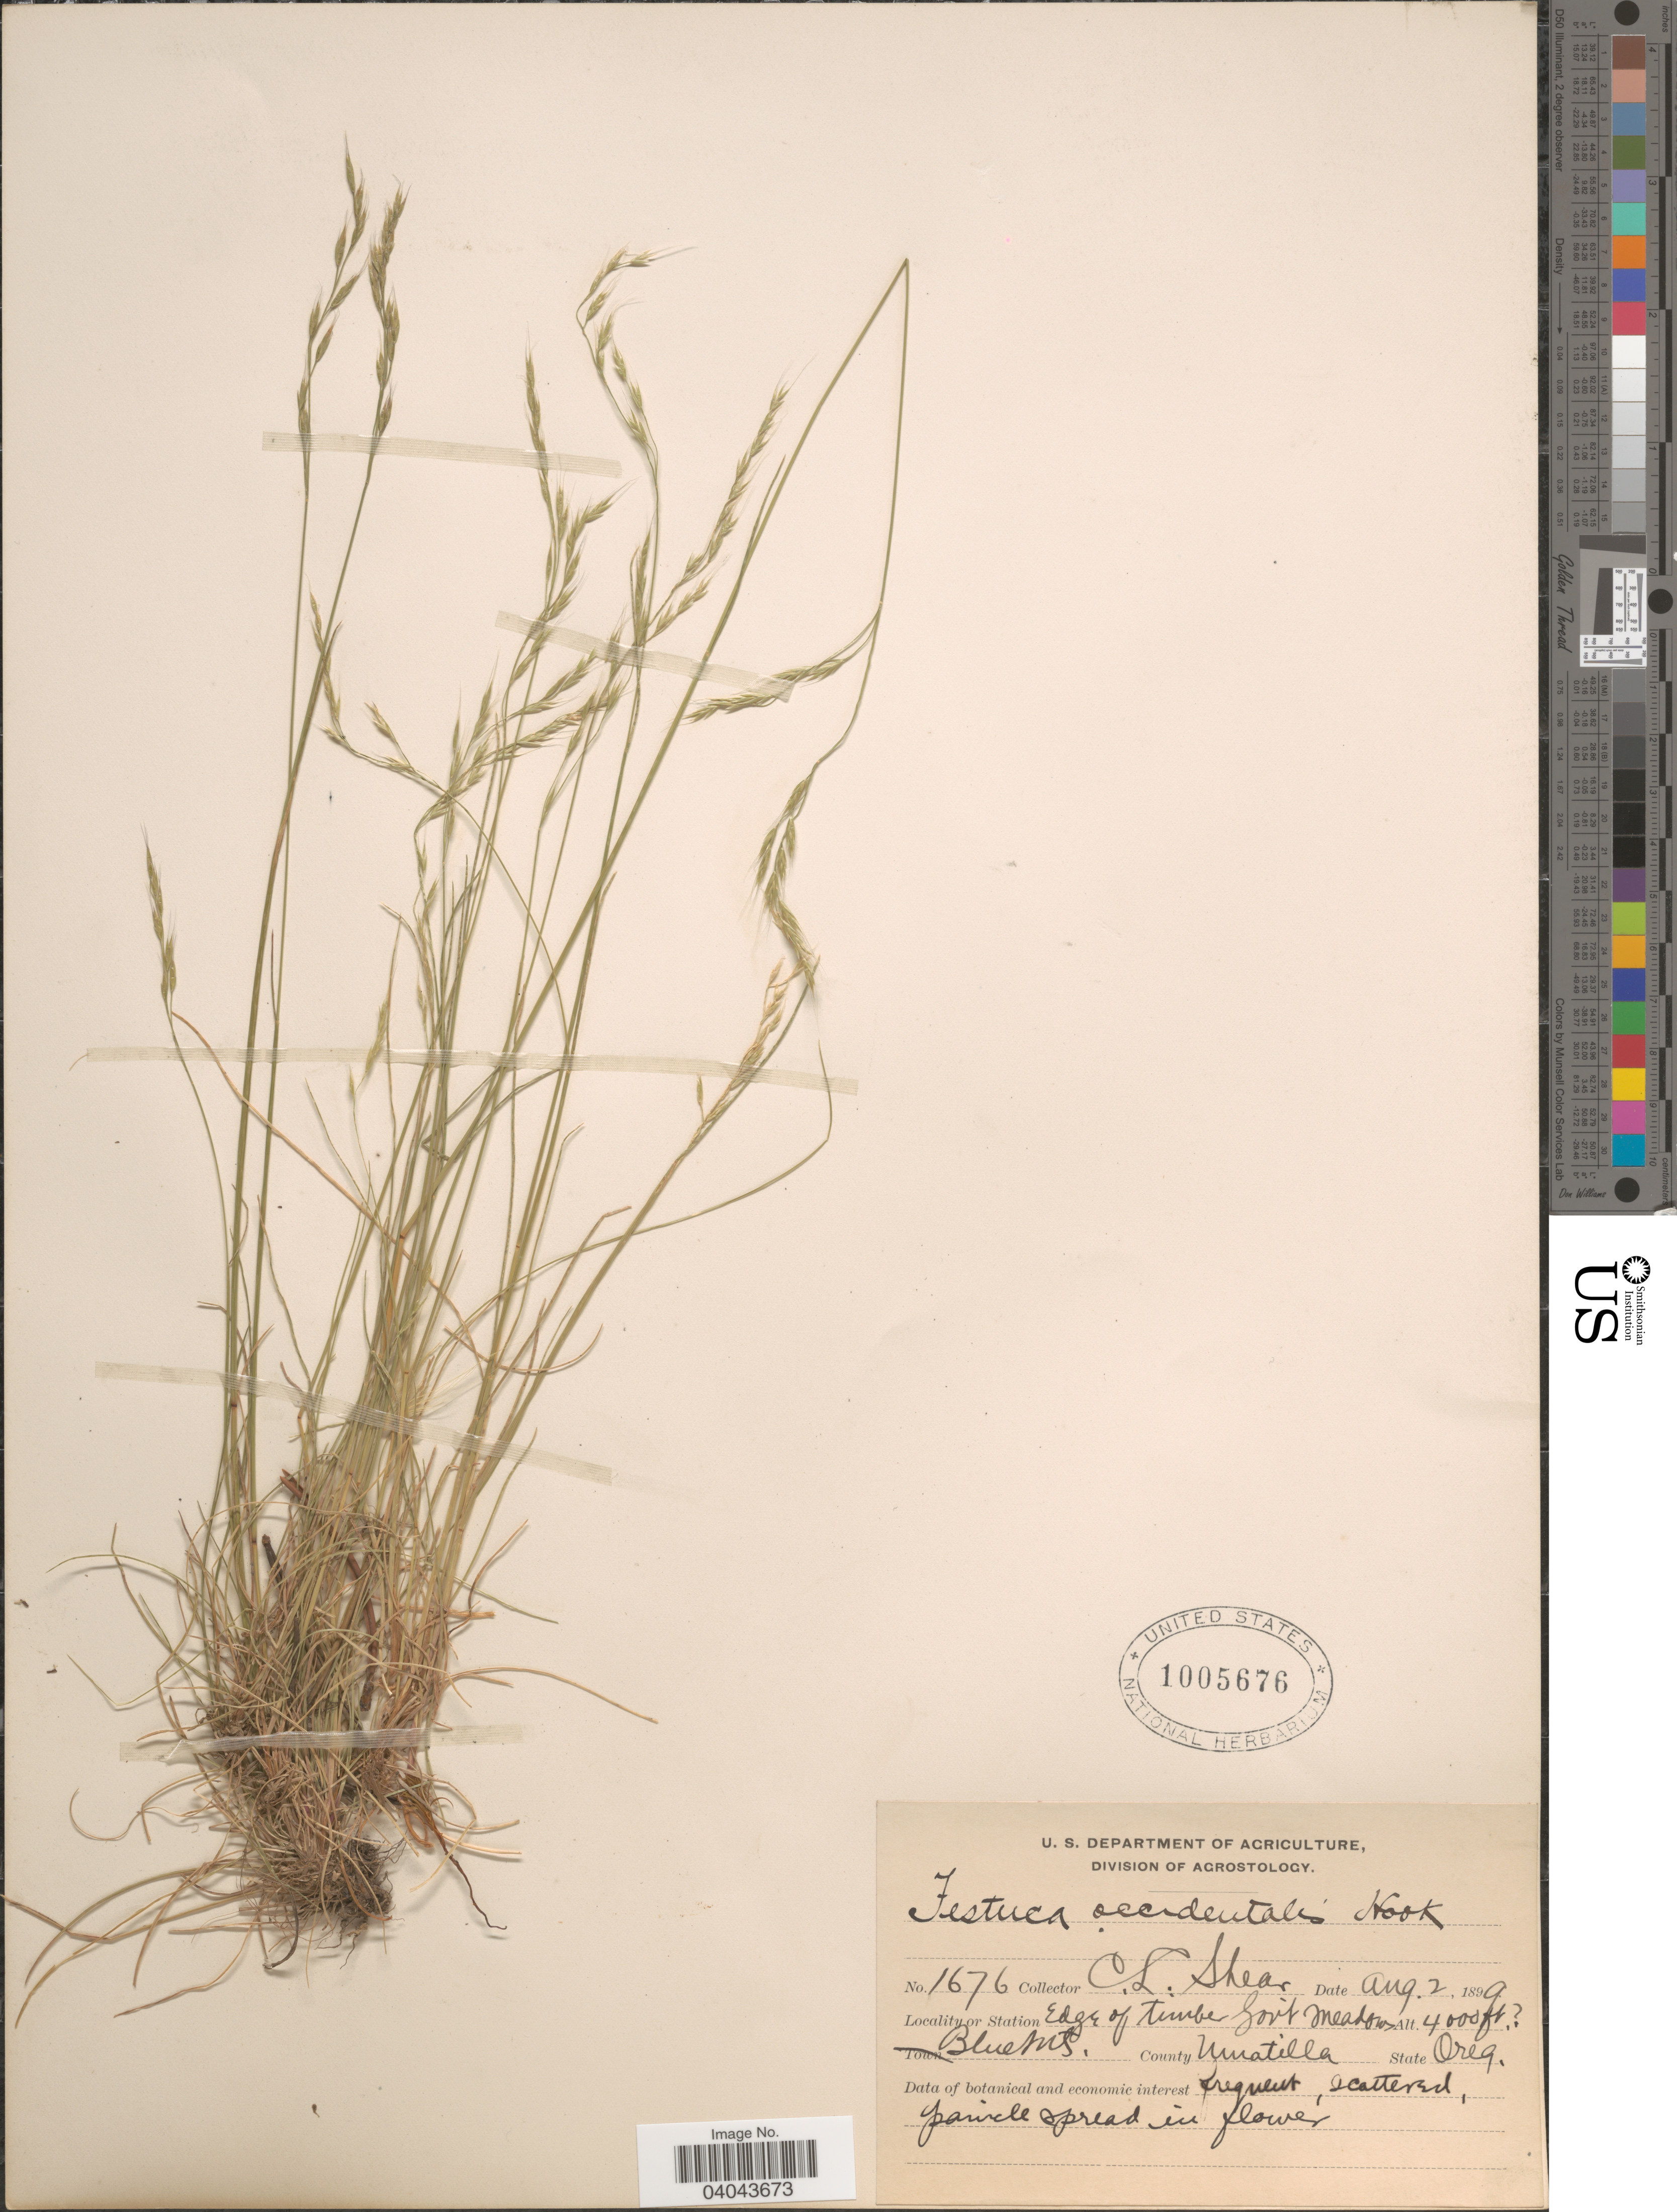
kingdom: Plantae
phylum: Tracheophyta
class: Liliopsida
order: Poales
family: Poaceae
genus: Festuca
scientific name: Festuca occidentalis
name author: Hook.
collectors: C. L. Shear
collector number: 1676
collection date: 1899-08-02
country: United States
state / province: Oregon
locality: Edge of timber Govt Meadows. Blue Mts. County Umatilla.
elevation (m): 1219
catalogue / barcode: US 1005676